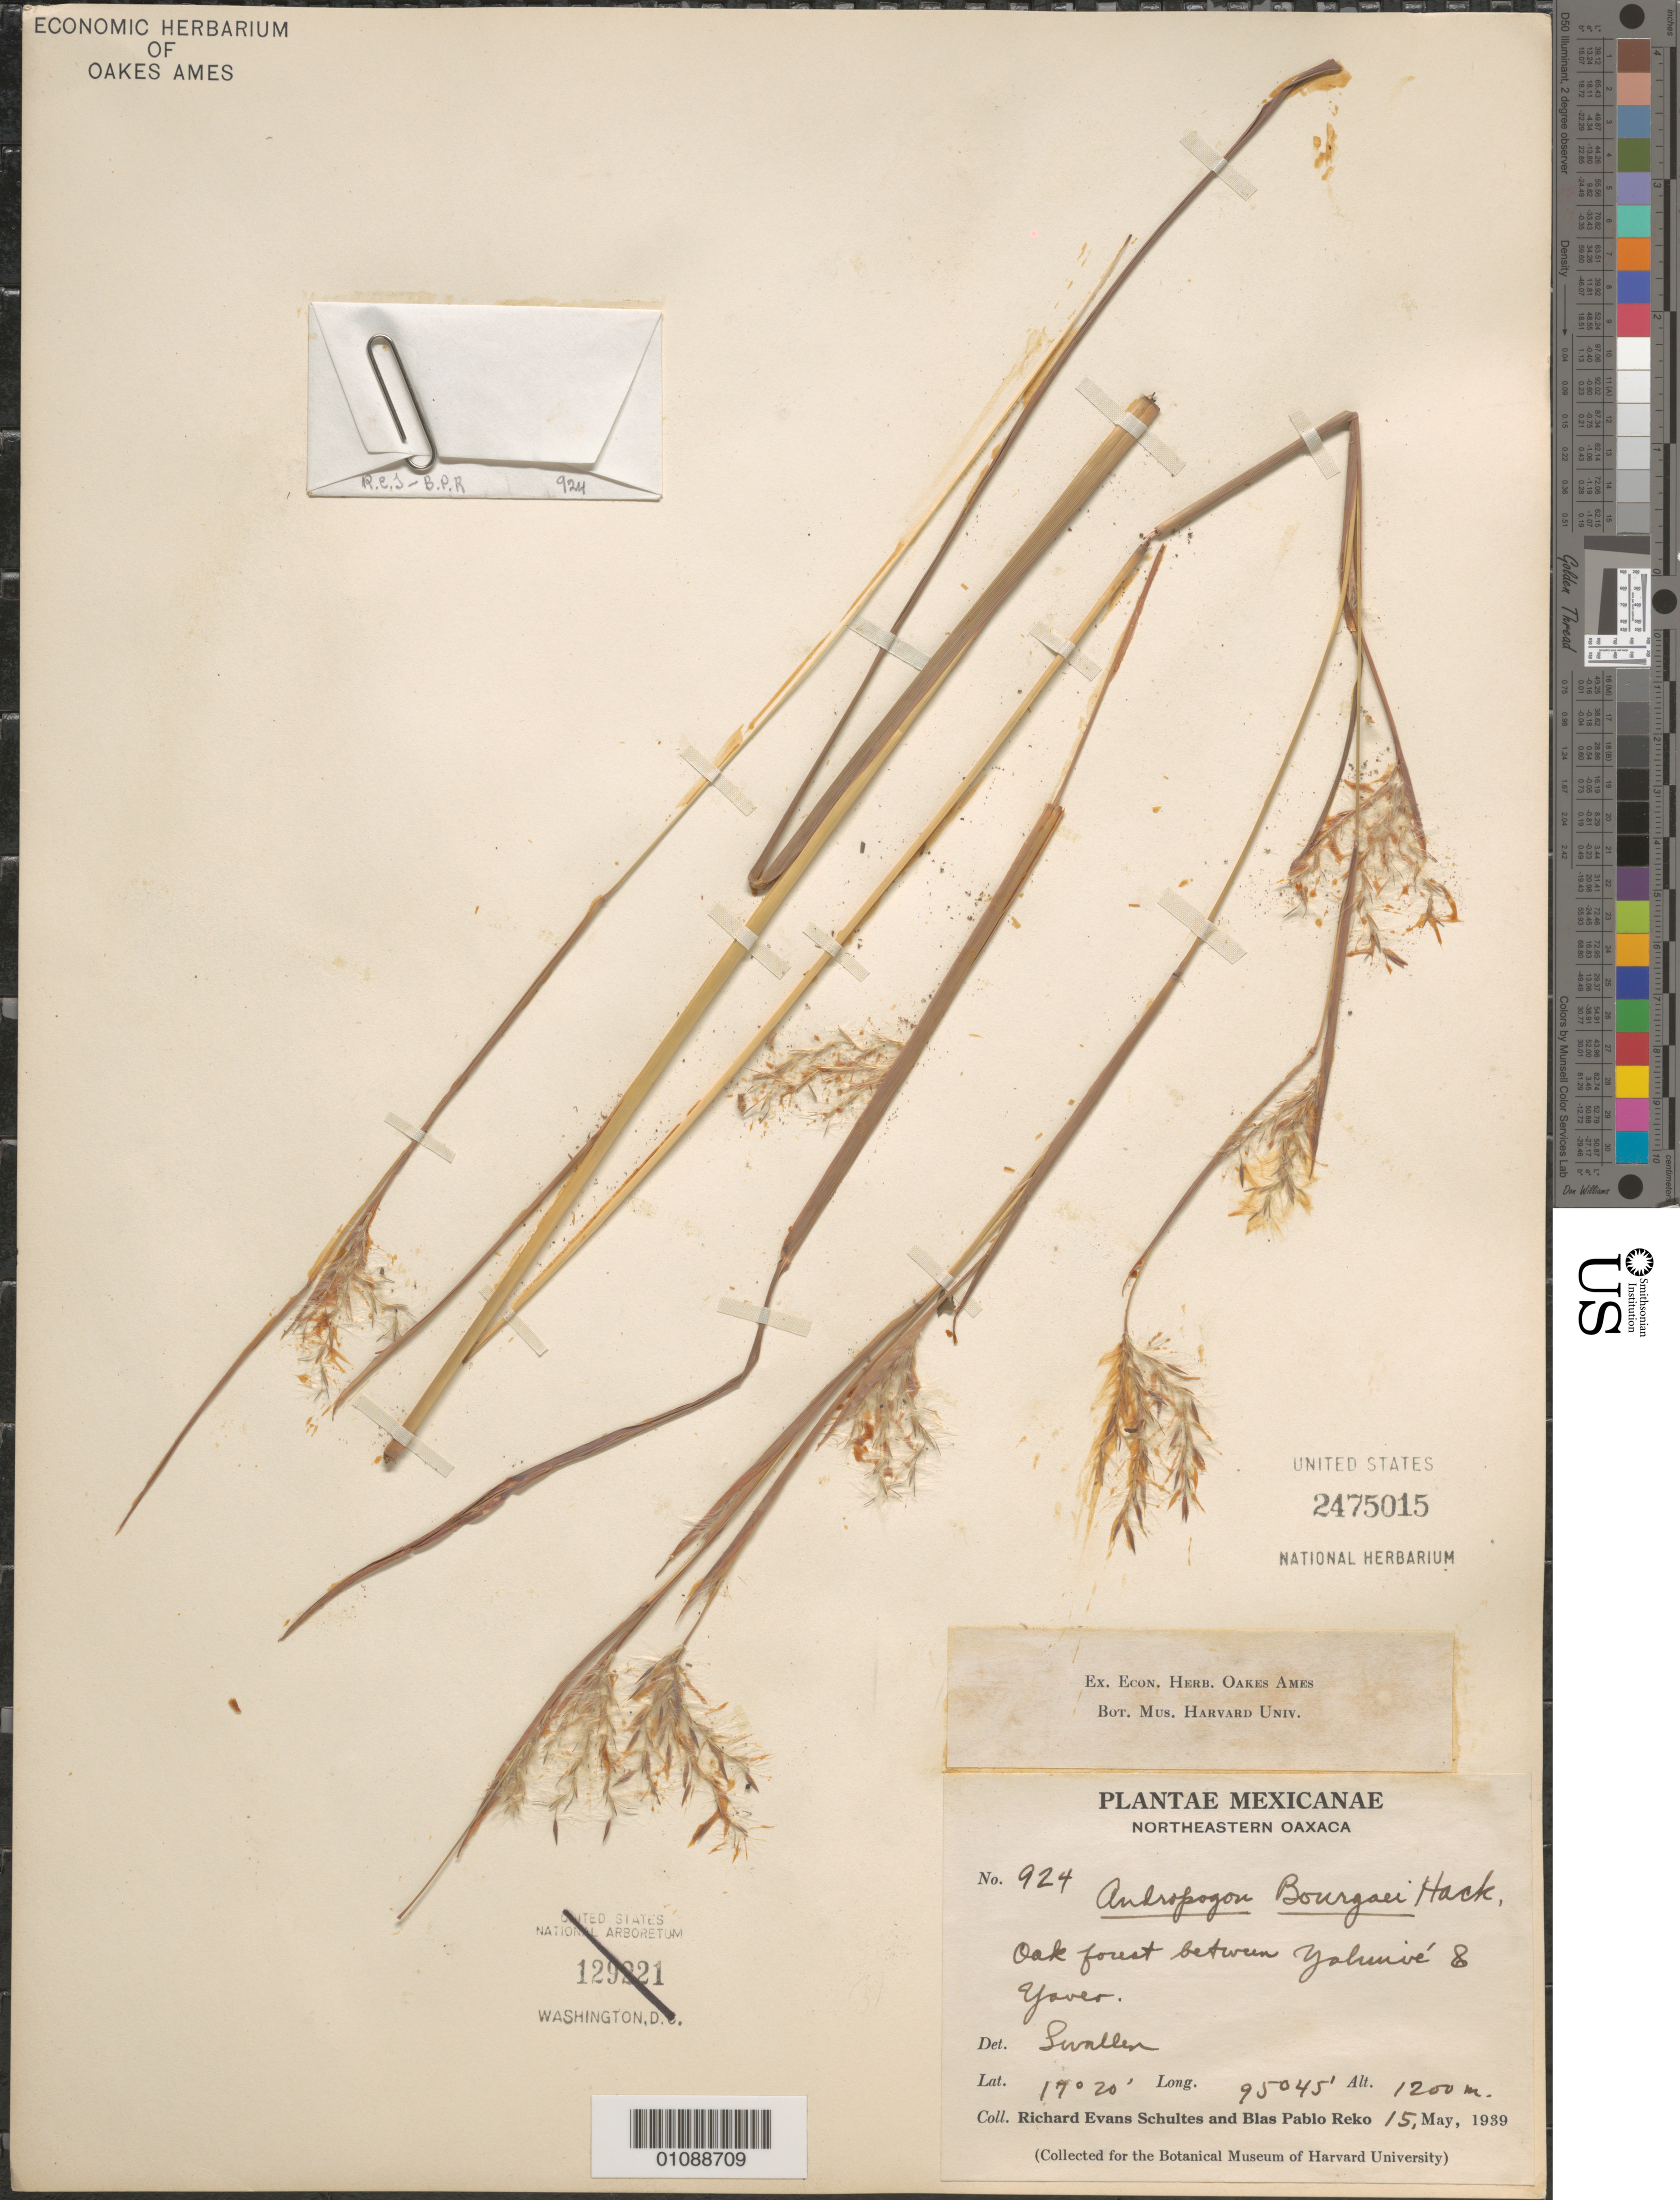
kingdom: Plantae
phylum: Tracheophyta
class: Liliopsida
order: Poales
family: Poaceae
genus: Andropogon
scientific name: Andropogon bourgaei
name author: Hack.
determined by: Swallen, Jason R.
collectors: R. E. Schultes & B. P. Reko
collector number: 924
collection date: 1939-05-15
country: Mexico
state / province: Oaxaca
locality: Oak forest between Yahuive and Yaveo.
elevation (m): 1200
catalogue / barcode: US 2475015